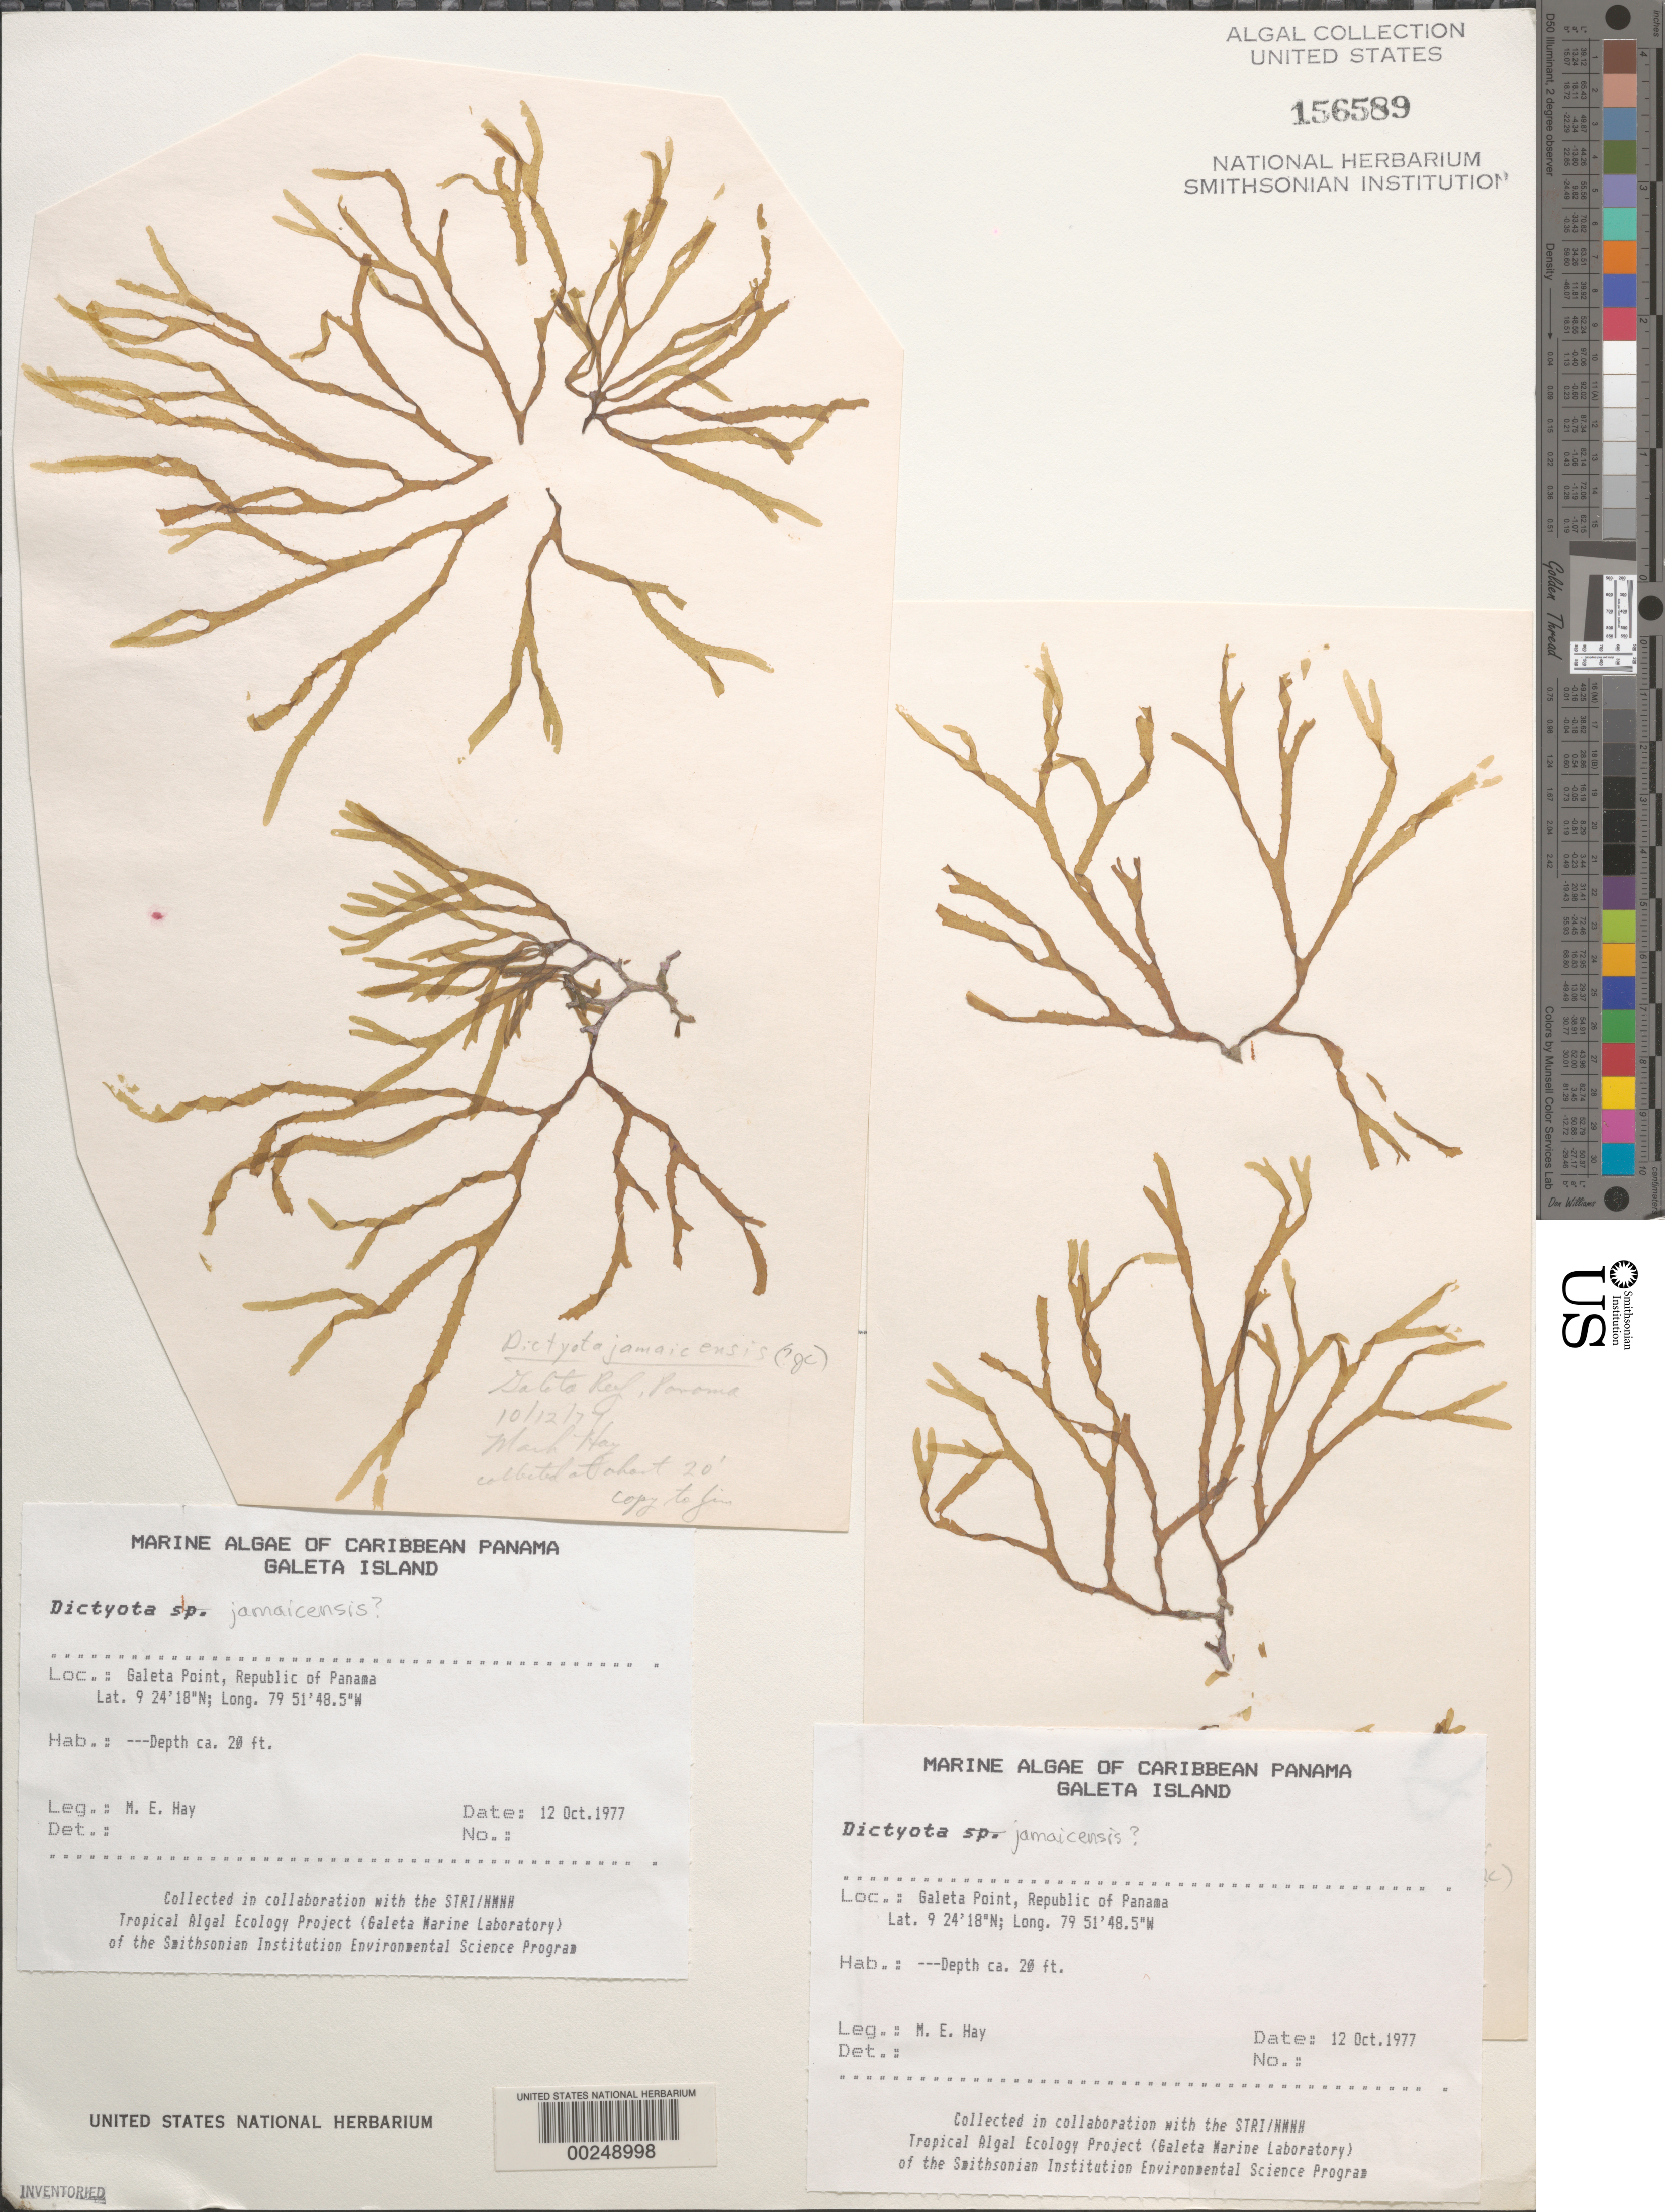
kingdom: Chromista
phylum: Ochrophyta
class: Phaeophyceae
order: Dictyotales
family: Dictyotaceae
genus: Dictyota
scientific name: Dictyota jamaicensis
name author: W.R. Taylor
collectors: M. E. Hay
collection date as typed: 12 Oct 1977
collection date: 1977-10-12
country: Panama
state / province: Colón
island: Galeta Island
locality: Galeta Point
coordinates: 9 24' 18" N, 79 51' 48.5" W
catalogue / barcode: US 156589